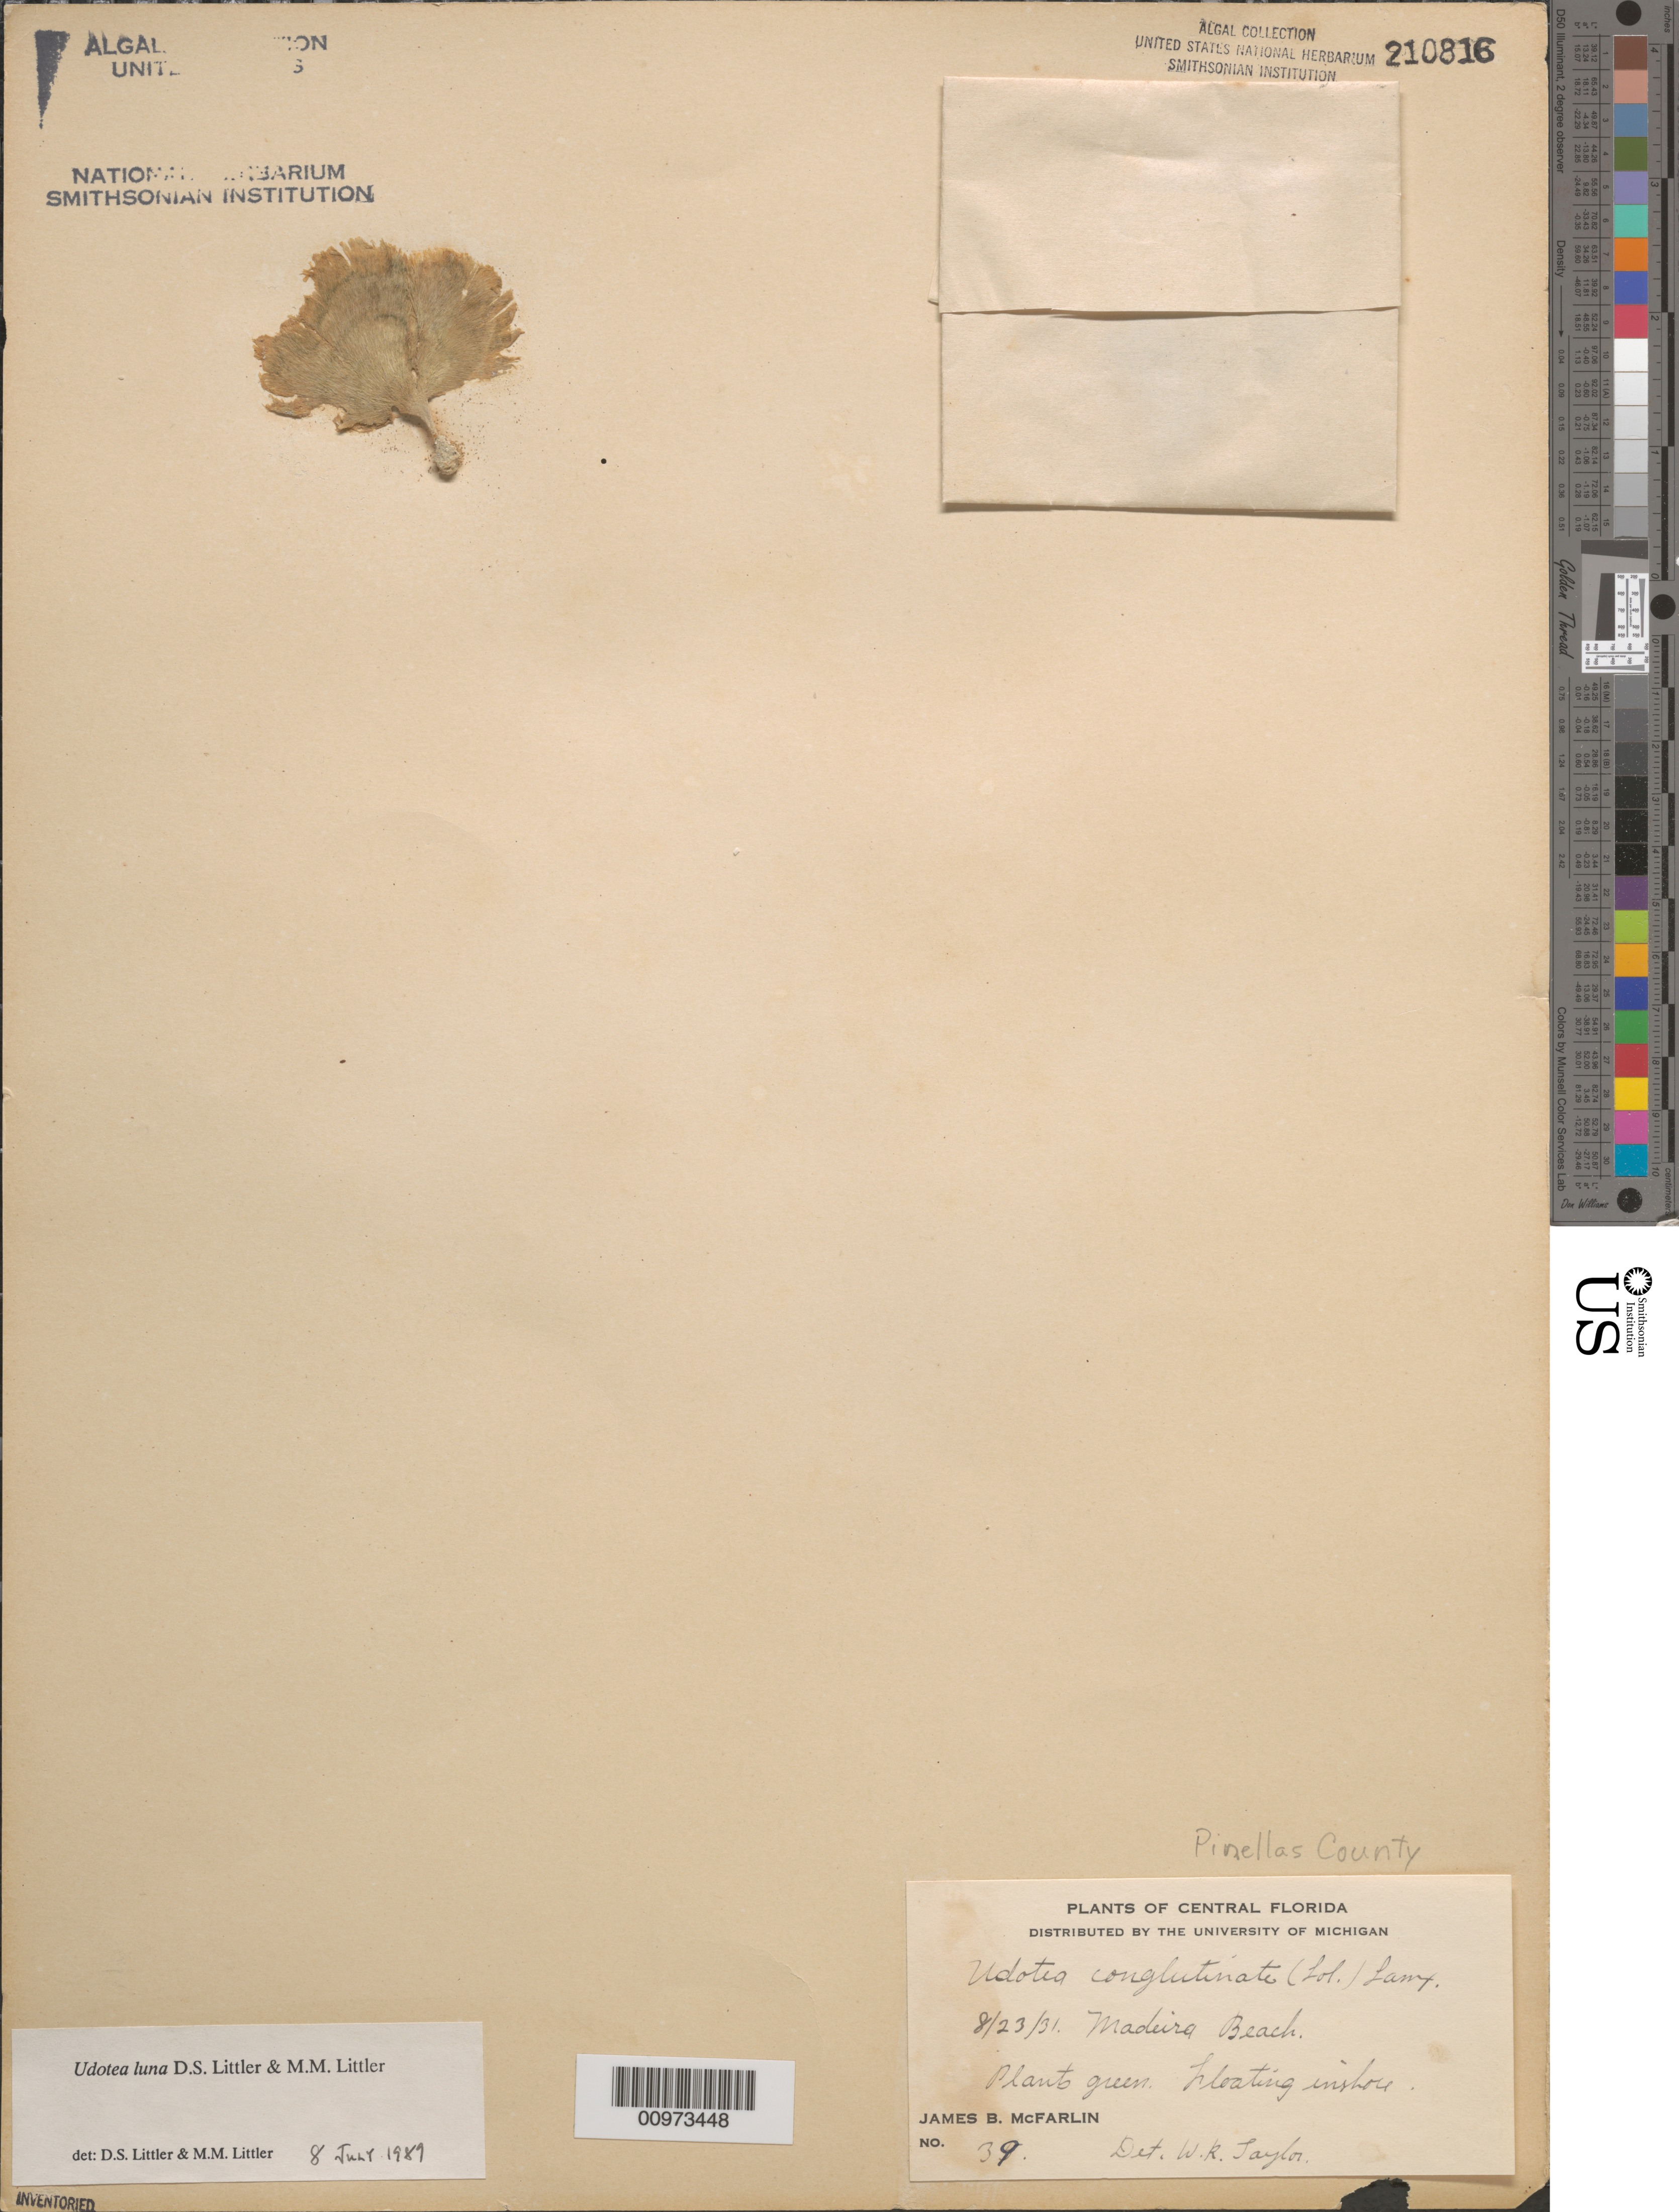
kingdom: Plantae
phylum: Chlorophyta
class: Ulvophyceae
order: Bryopsidales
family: Udoteaceae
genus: Udotea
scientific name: Udotea conglutinata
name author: (Ellis & Sol.) J.V.Lamouroux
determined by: Taylor, William R.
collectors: J. McFarlin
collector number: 39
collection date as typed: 23 Aug 1931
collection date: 1931-08-23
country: United States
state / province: Florida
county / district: Pinellas County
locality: Madeira Beach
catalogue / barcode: US 210816